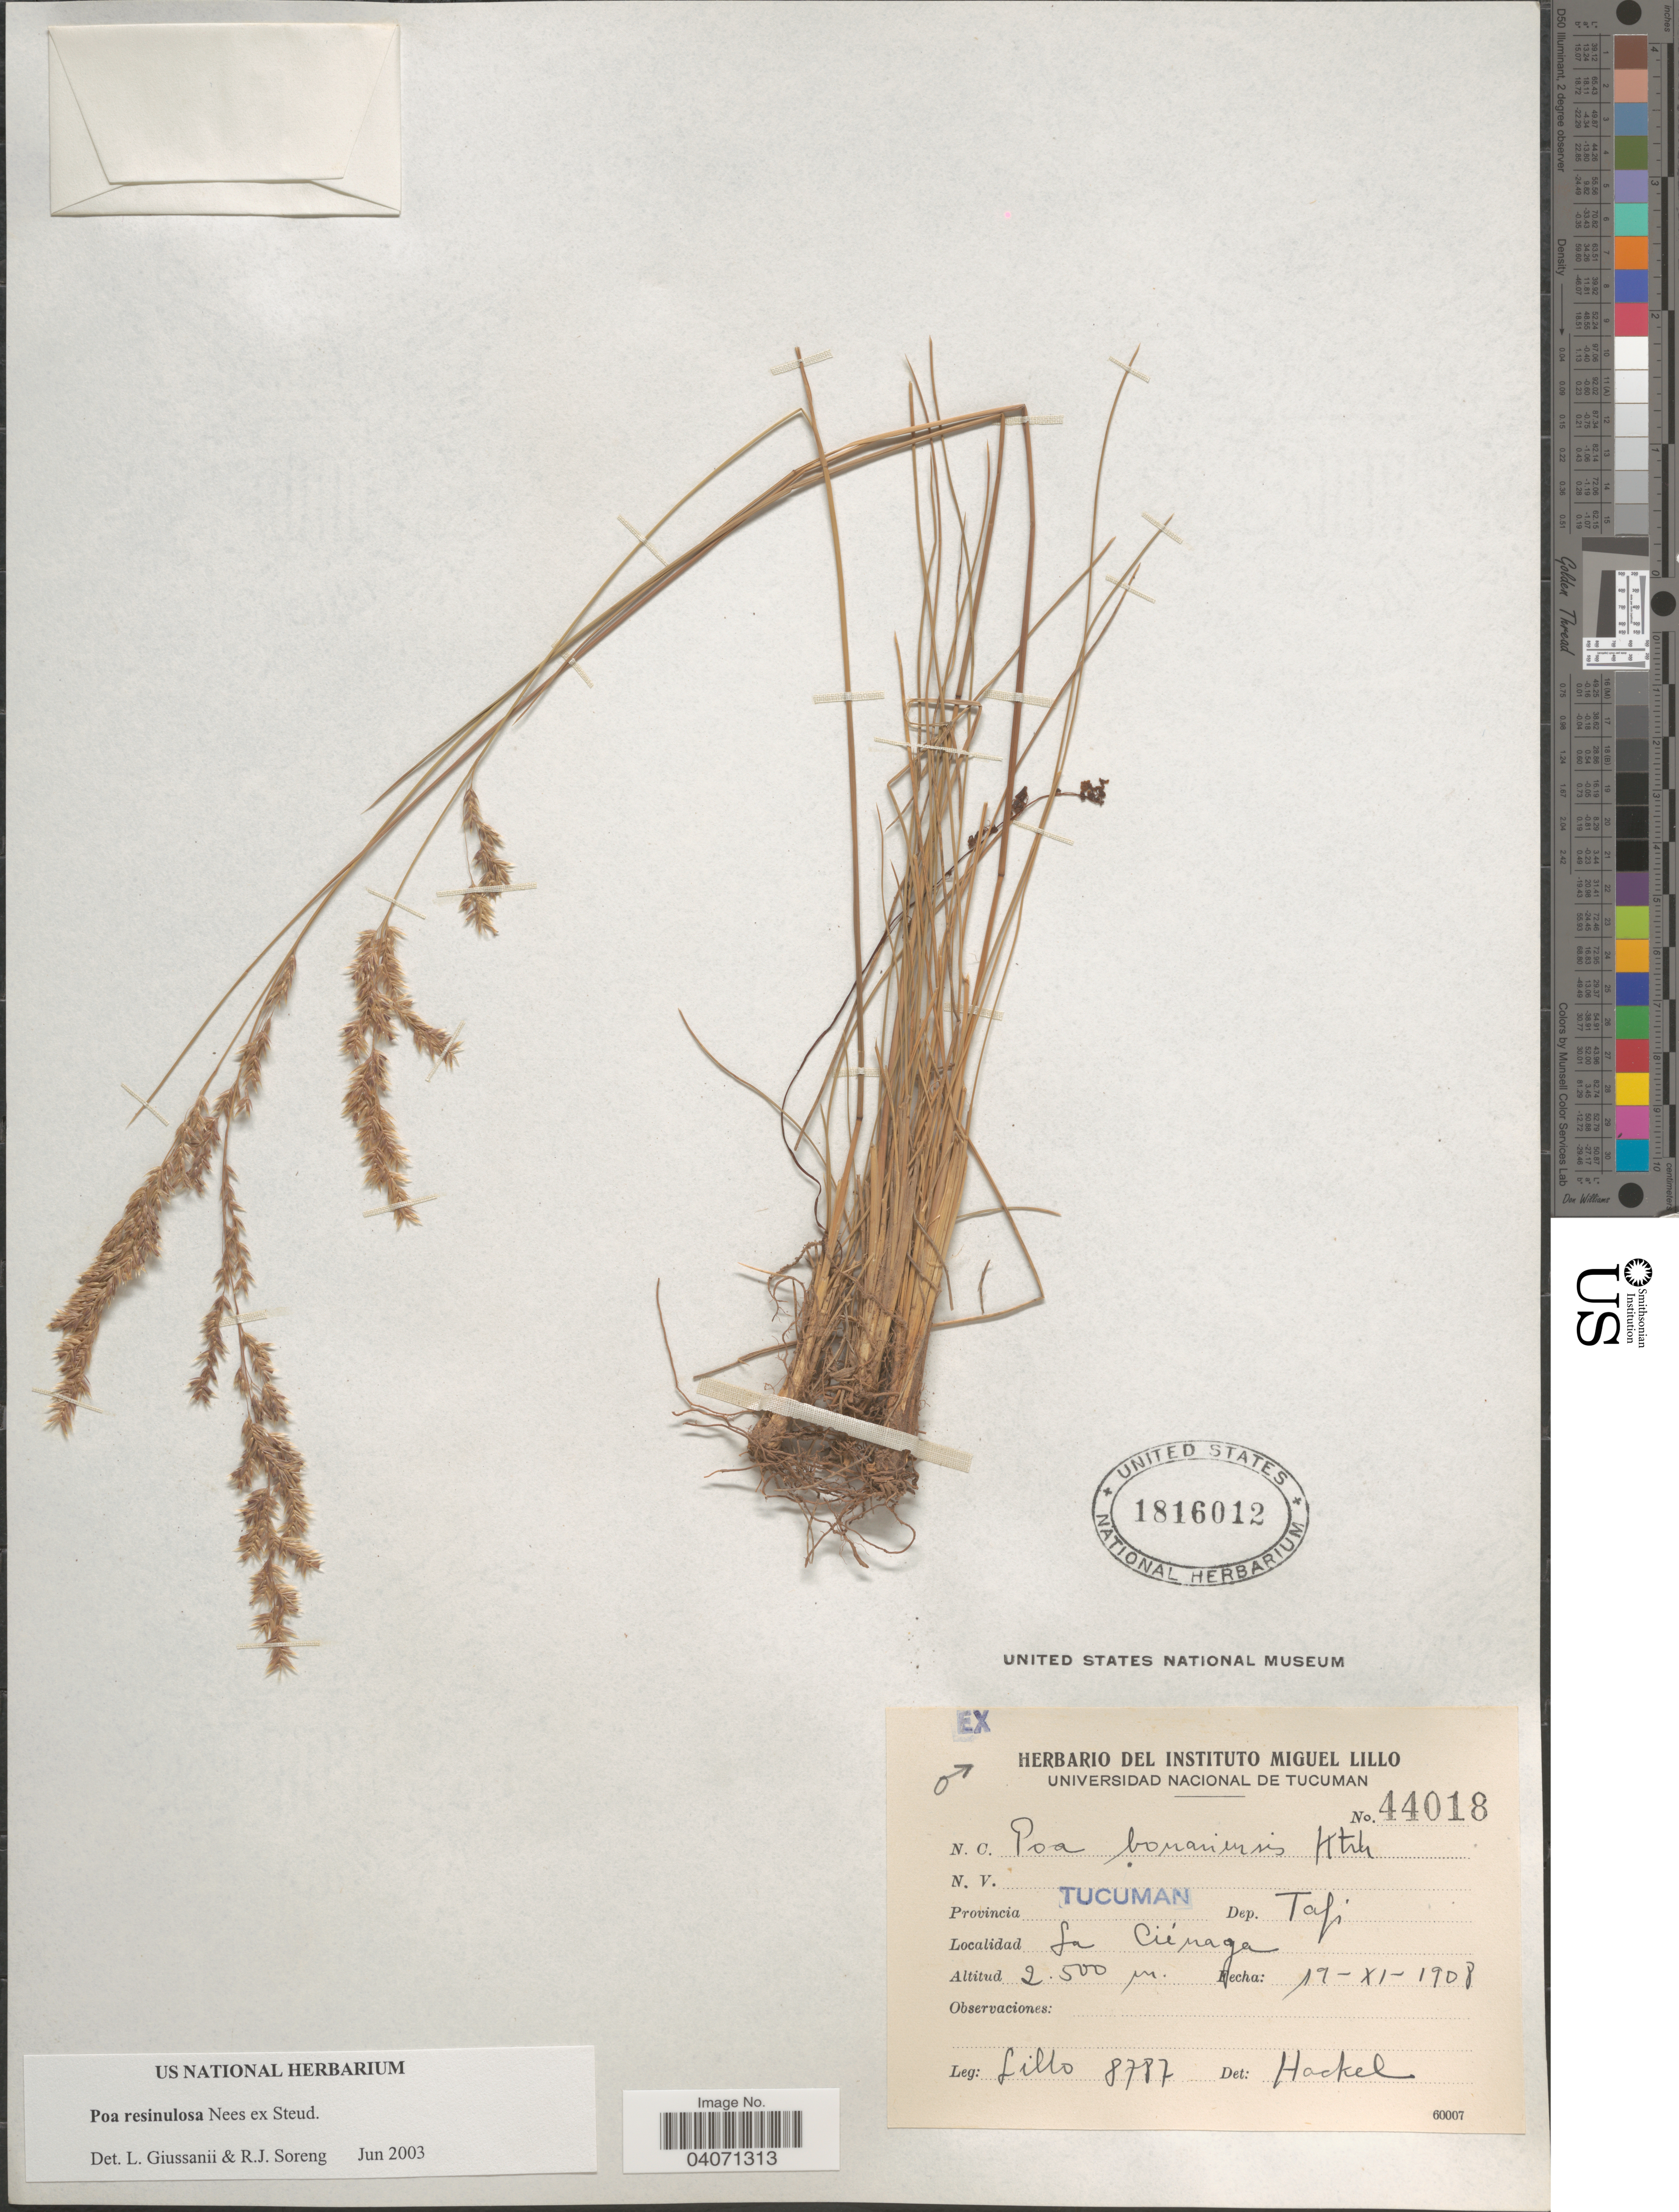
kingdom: Plantae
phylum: Tracheophyta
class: Liliopsida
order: Poales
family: Poaceae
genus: Poa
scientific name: Poa resinulosa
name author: Nees ex Steud.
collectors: M. Lillo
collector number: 8787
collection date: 1908-11-17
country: Argentina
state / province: Tucuman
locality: Dep. Tafi. La Ciénaga.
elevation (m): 2500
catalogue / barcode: US 1816012